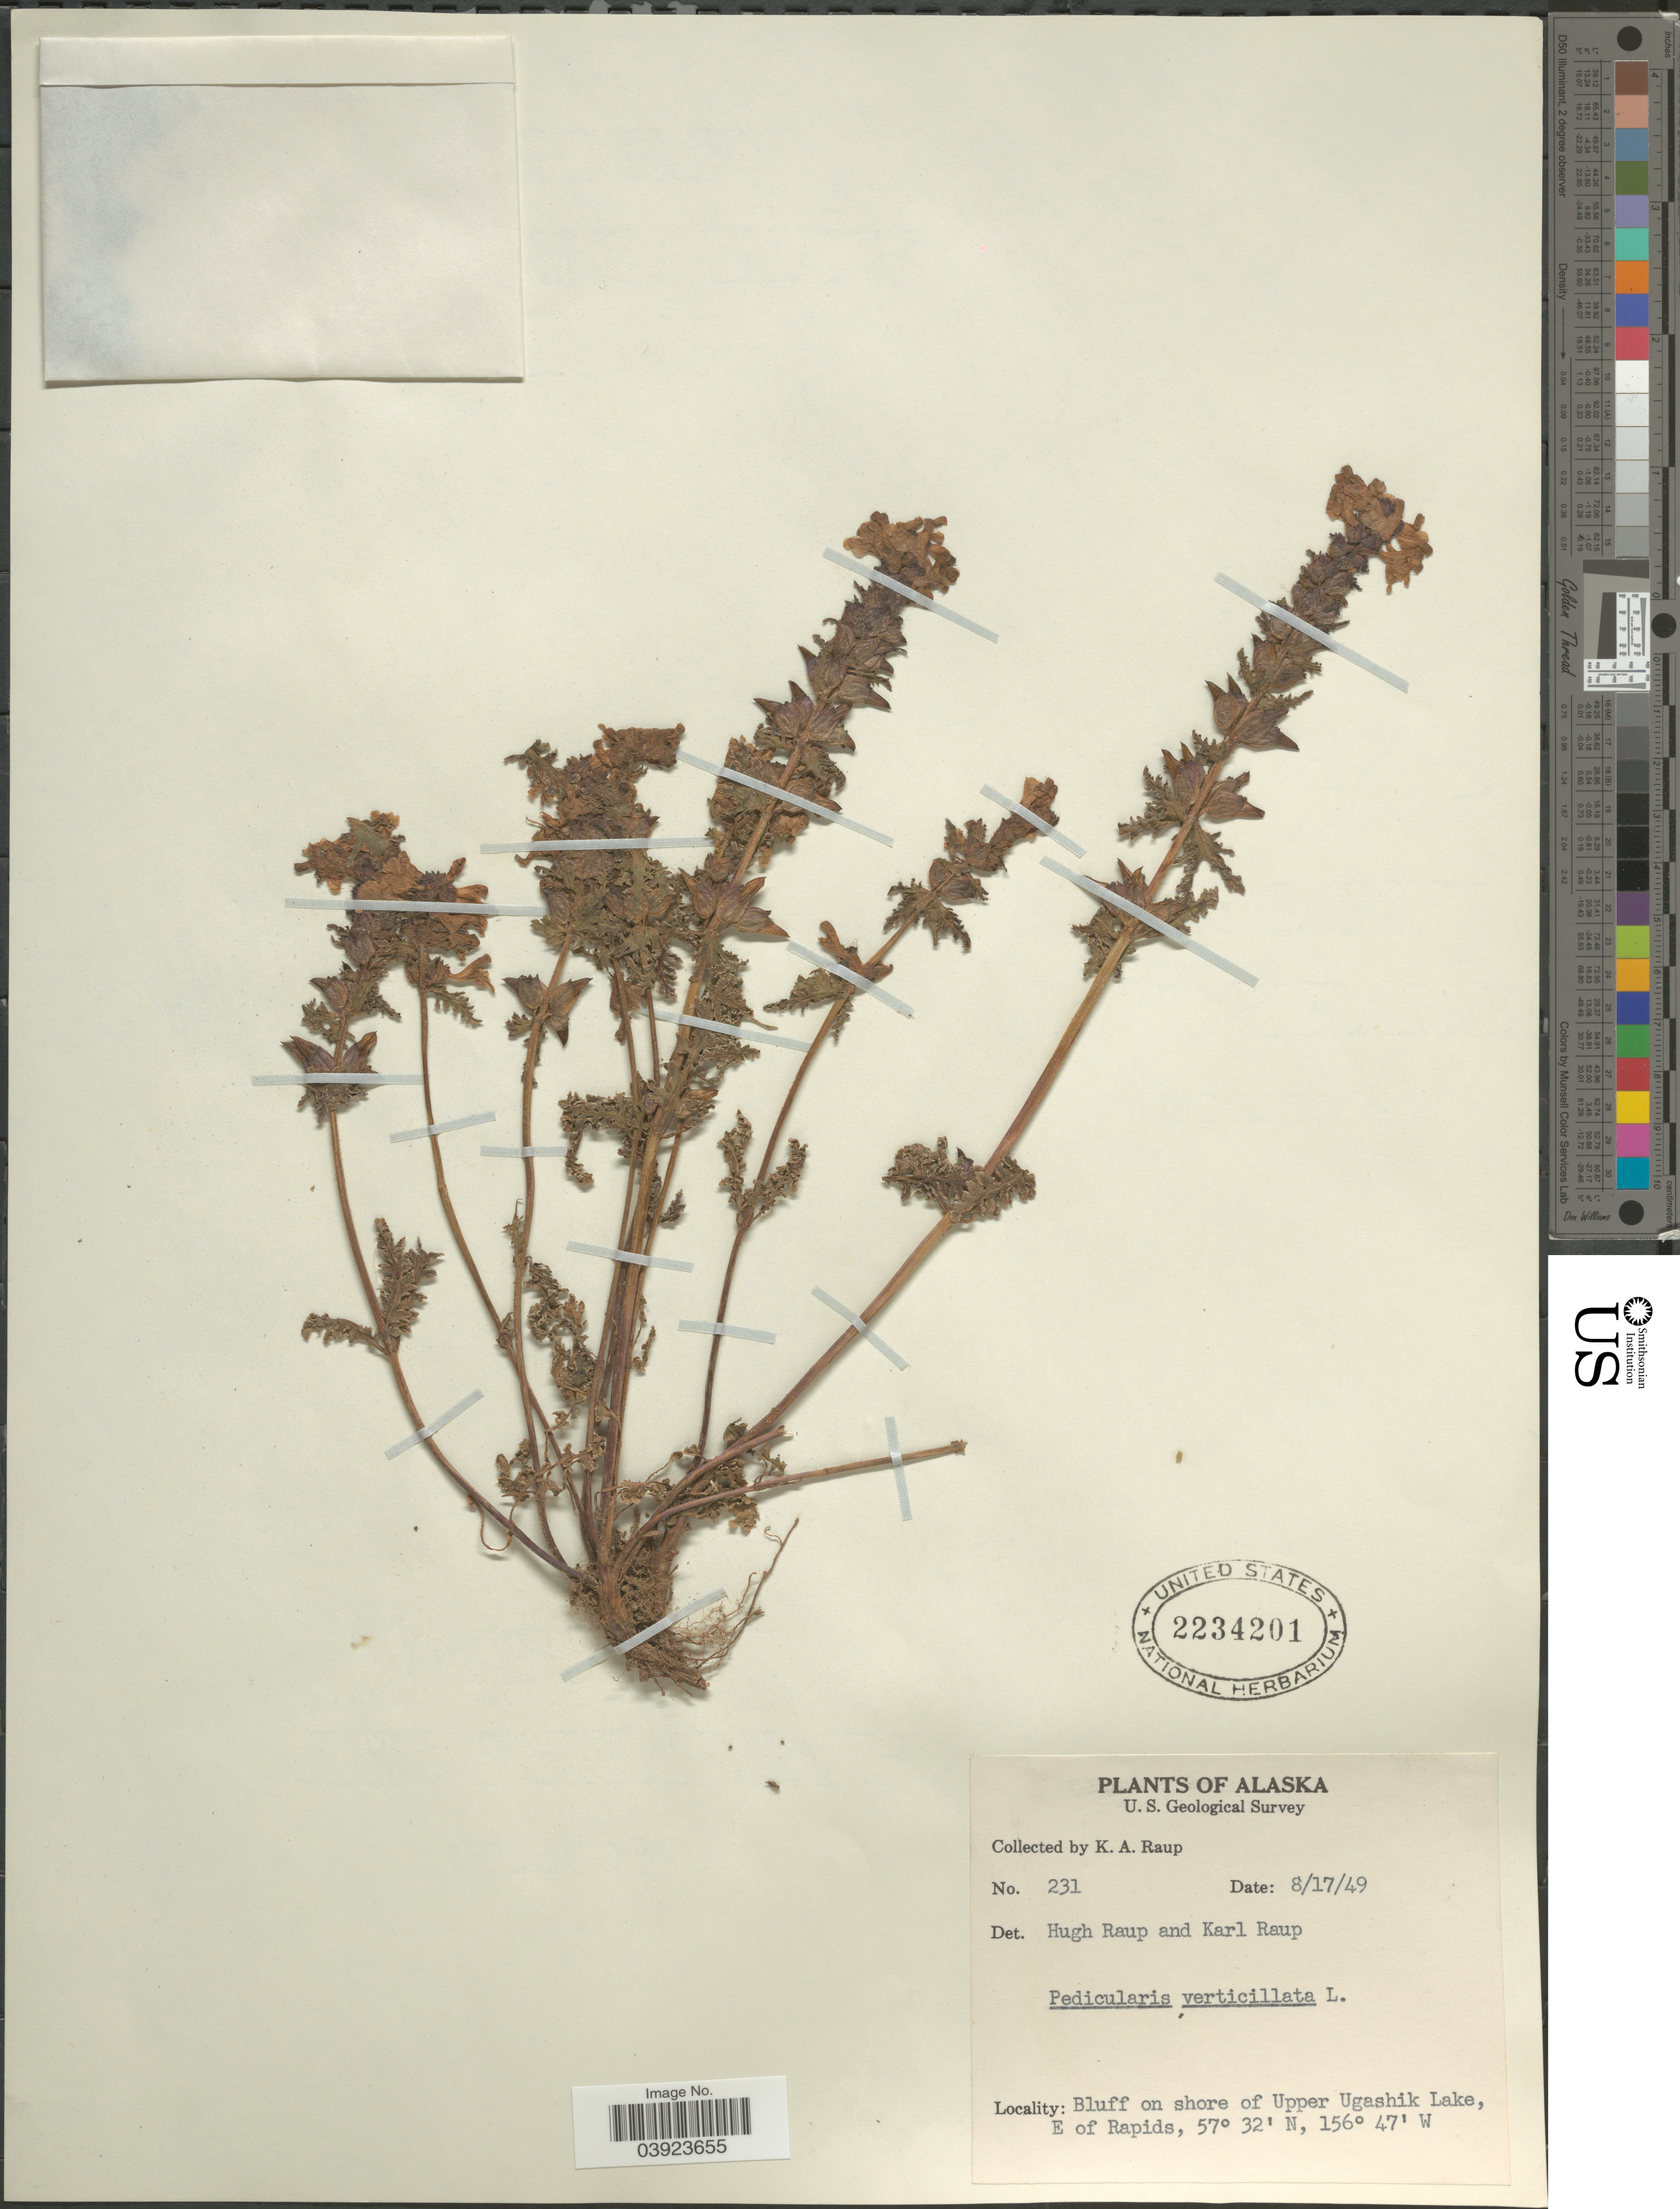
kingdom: Plantae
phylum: Tracheophyta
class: Magnoliopsida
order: Lamiales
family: Orobanchaceae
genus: Pedicularis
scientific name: Pedicularis verticillata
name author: L.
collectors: K. Raup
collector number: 231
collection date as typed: Transcribed d/m/y: 17/8/49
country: United States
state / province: Alaska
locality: Bluff on shore of Upper Ugashik Lake, E of Rapids.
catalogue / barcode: US 2234201